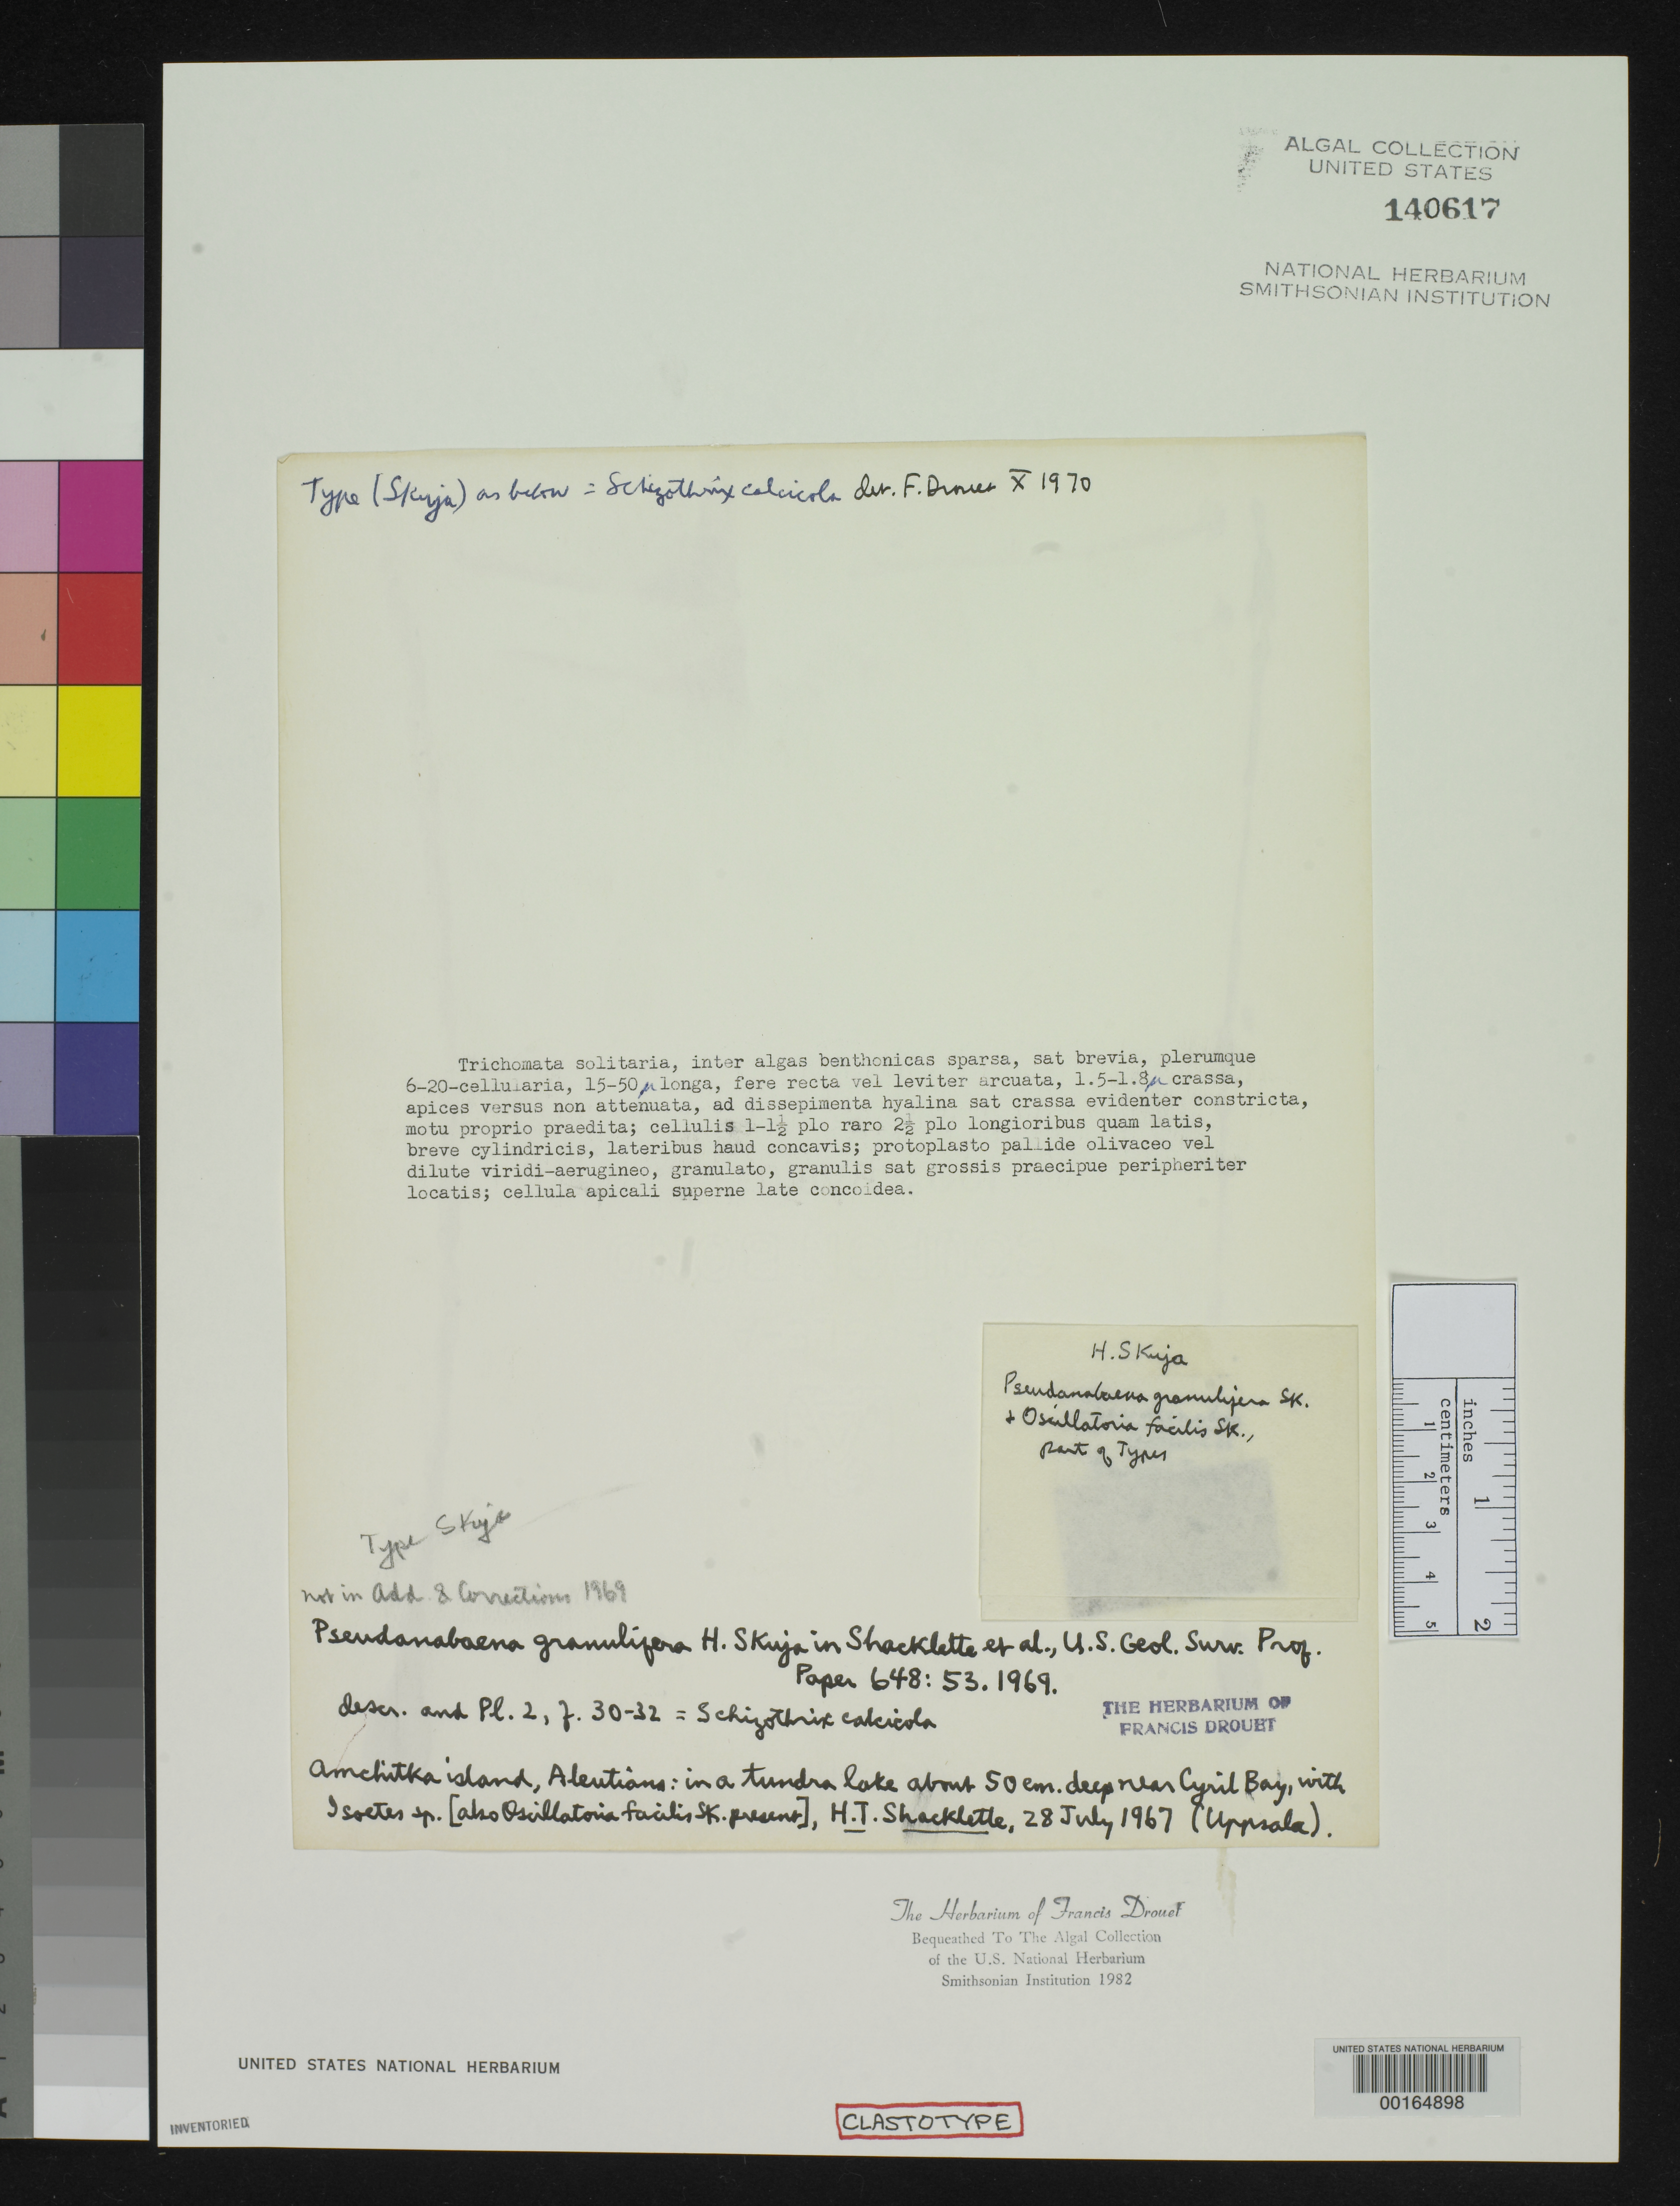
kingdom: Bacteria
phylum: Cyanobacteria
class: Cyanobacteriia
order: Pseudanabaenales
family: Pseudanabaenaceae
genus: Pseudanabaena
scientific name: Pseudanabaena granulifera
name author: Skuja in H.T. Shacklette et al.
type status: Clastotype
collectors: H. Shacklette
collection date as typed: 28 Jul 1967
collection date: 1967-07-28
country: United States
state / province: Alaska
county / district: Aleutian Islands Division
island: Amchitka Island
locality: Near Cyril Bay.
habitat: In a tundra lake.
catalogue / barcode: US 140617